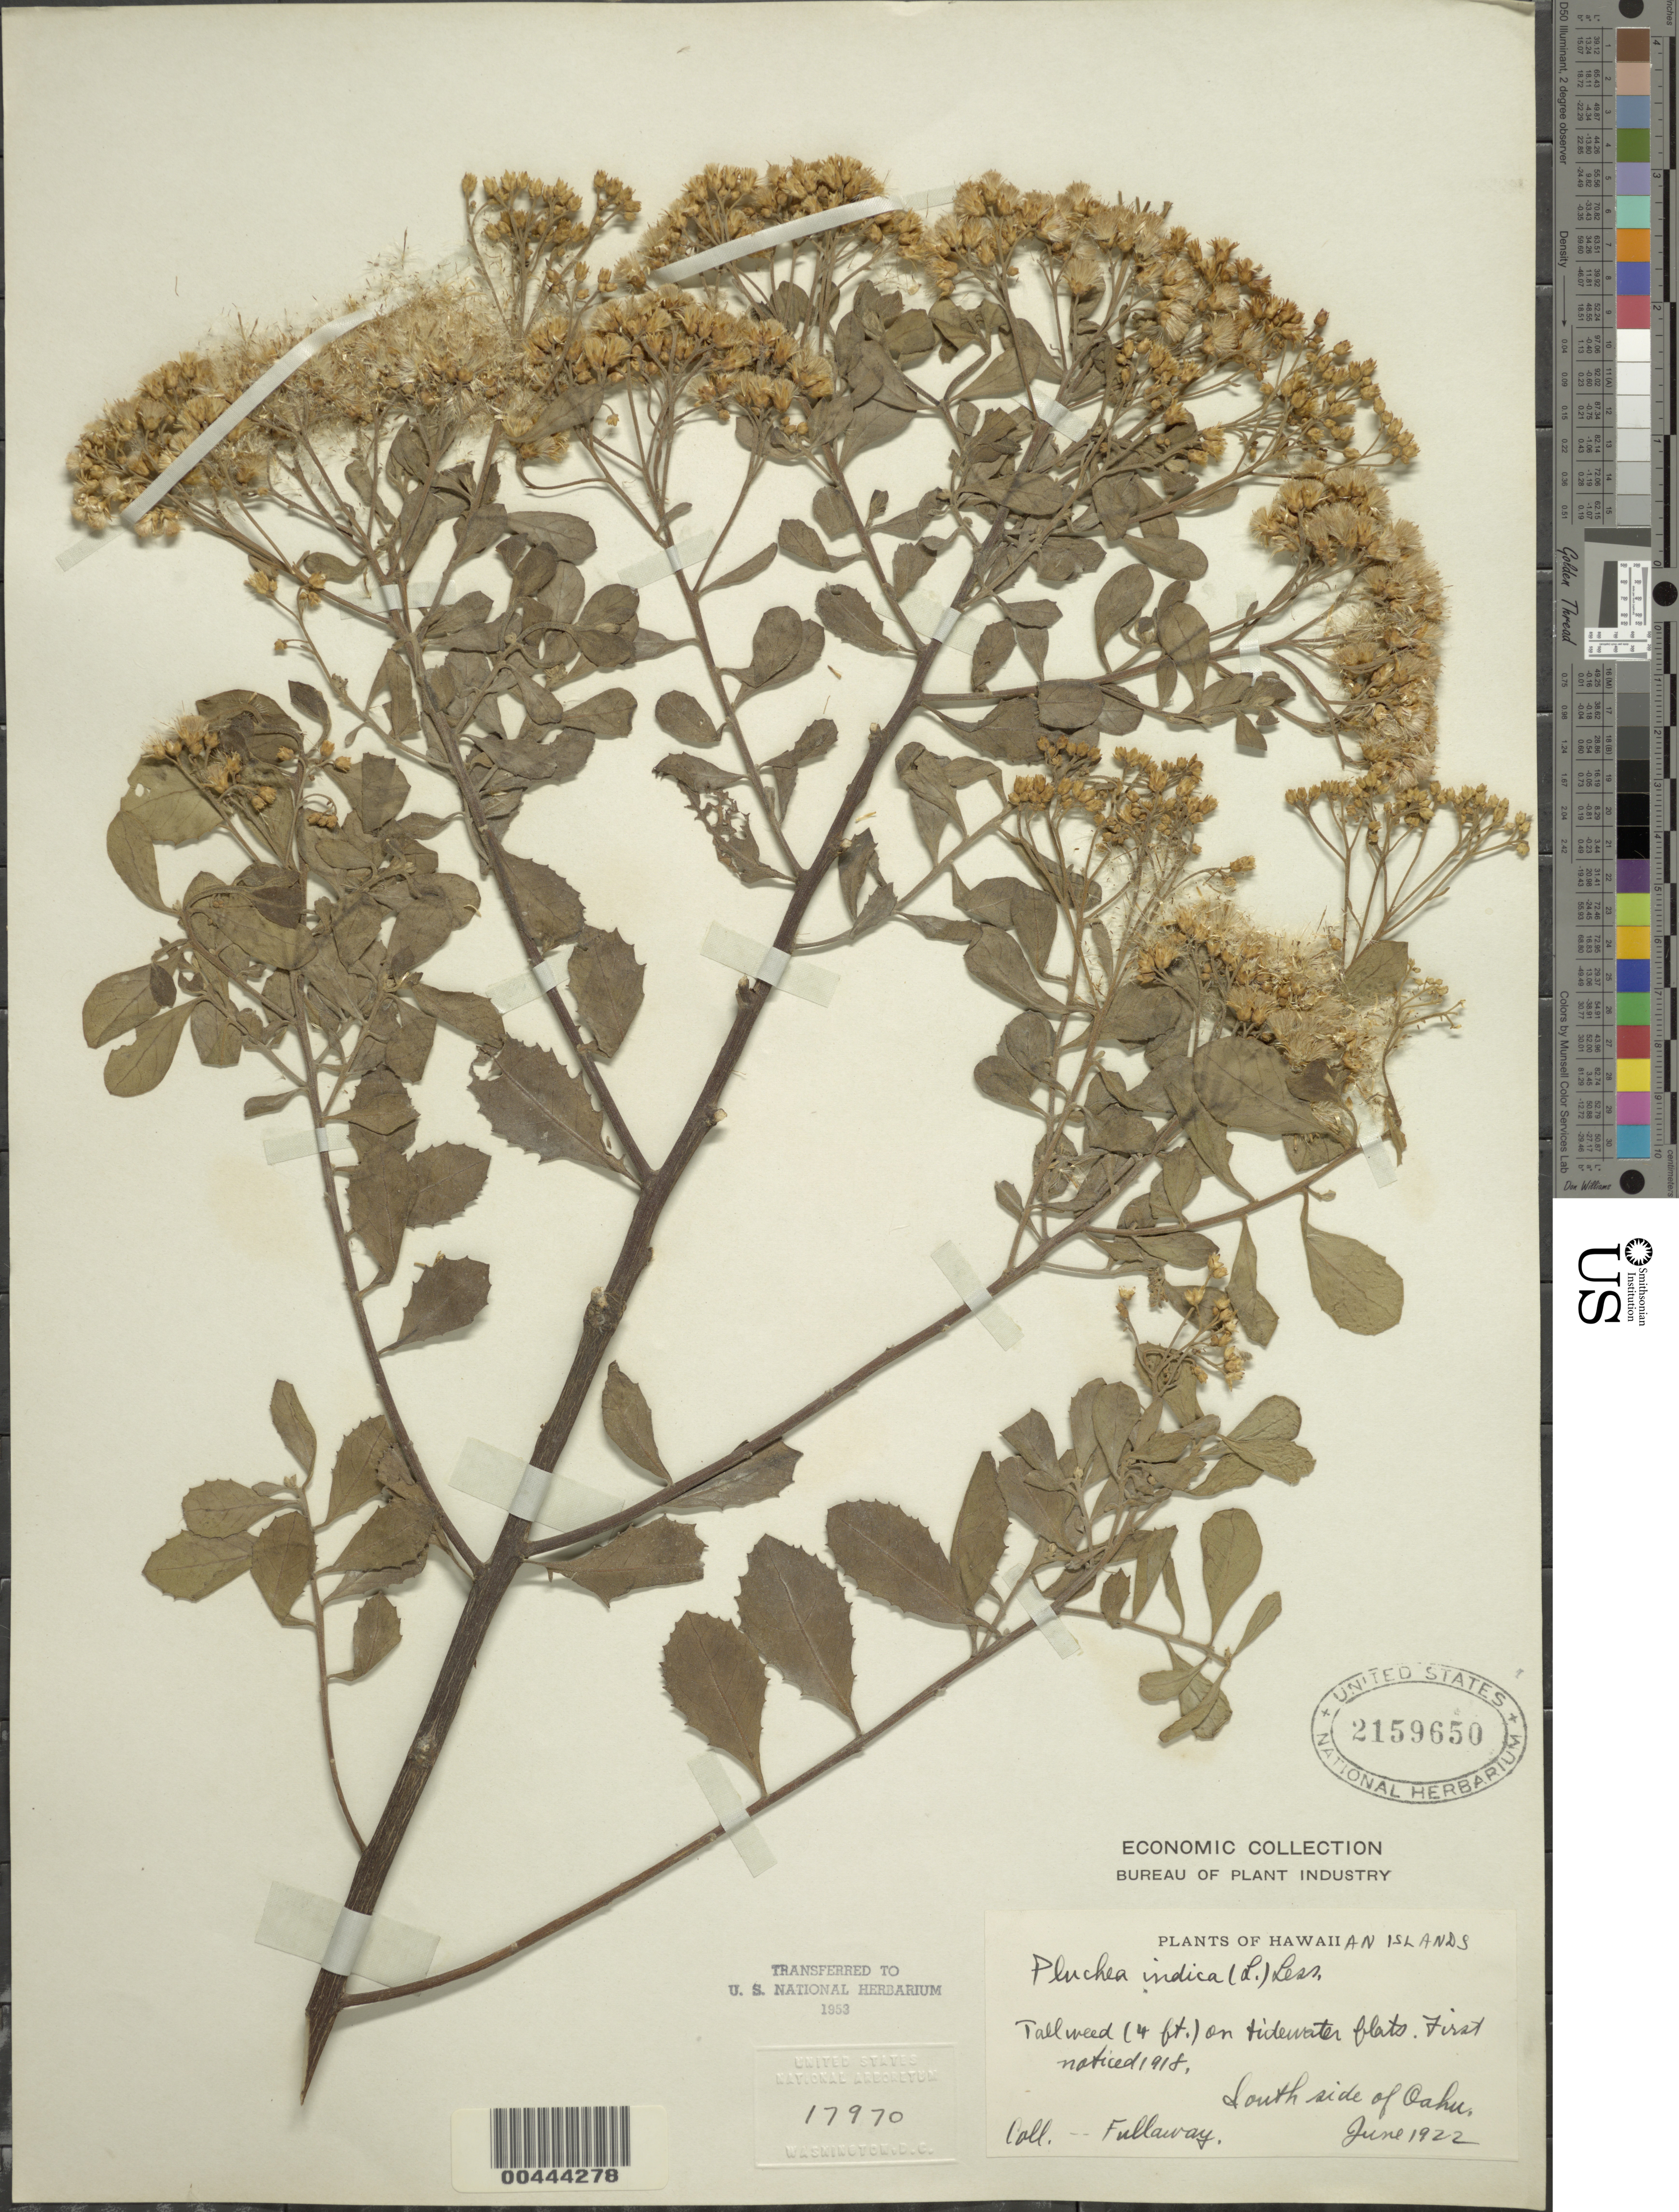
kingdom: Plantae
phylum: Tracheophyta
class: Magnoliopsida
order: Asterales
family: Asteraceae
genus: Pluchea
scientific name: Pluchea indica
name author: (L.) Less.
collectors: -. Fullaway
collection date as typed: Jun 1922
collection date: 1922-06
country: United States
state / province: Hawaii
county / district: Honolulu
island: Oahu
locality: South side of Oahu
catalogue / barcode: US 2159650